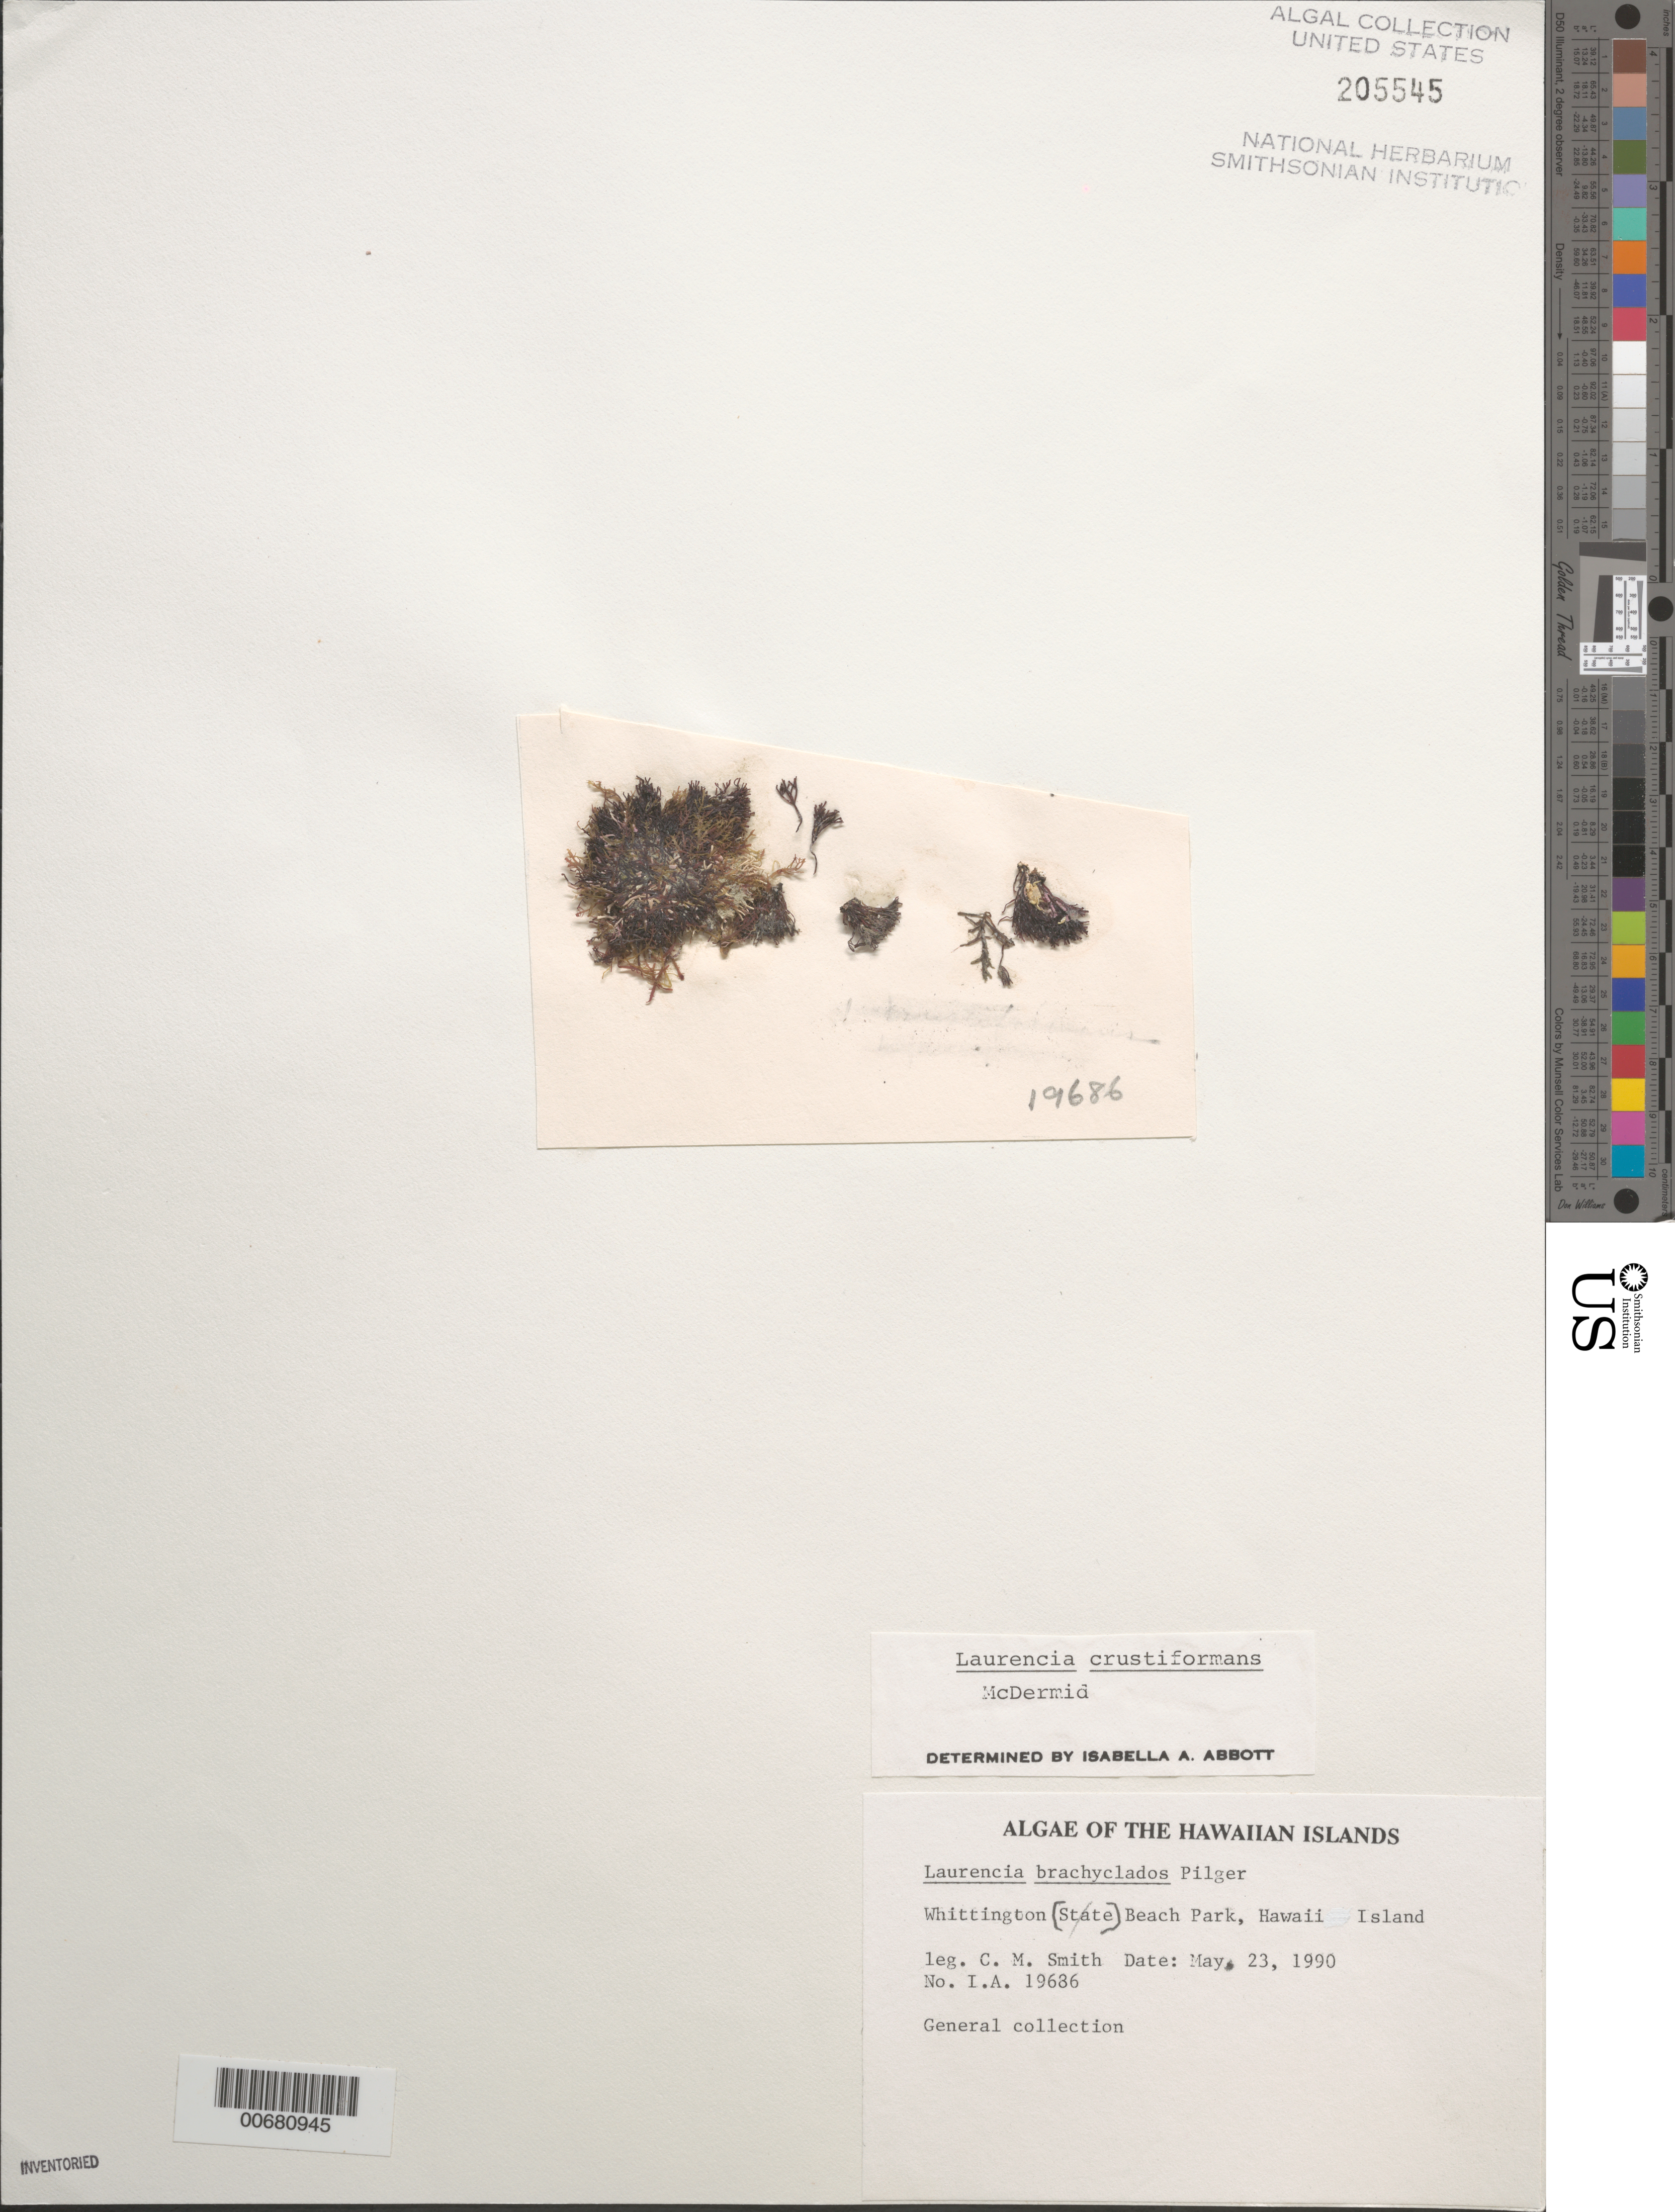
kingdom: Plantae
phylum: Rhodophyta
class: Florideophyceae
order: Ceramiales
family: Rhodomelaceae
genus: Palisada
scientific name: Palisada crustiformans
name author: (McDermid) A.R. Sherwood et al.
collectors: C. M. Smith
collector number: IAA 19686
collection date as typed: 23 May 1990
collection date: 1990-05-23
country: United States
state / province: Hawaii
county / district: Hawaii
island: Hawaii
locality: Whittington Beach Park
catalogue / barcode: US 205545